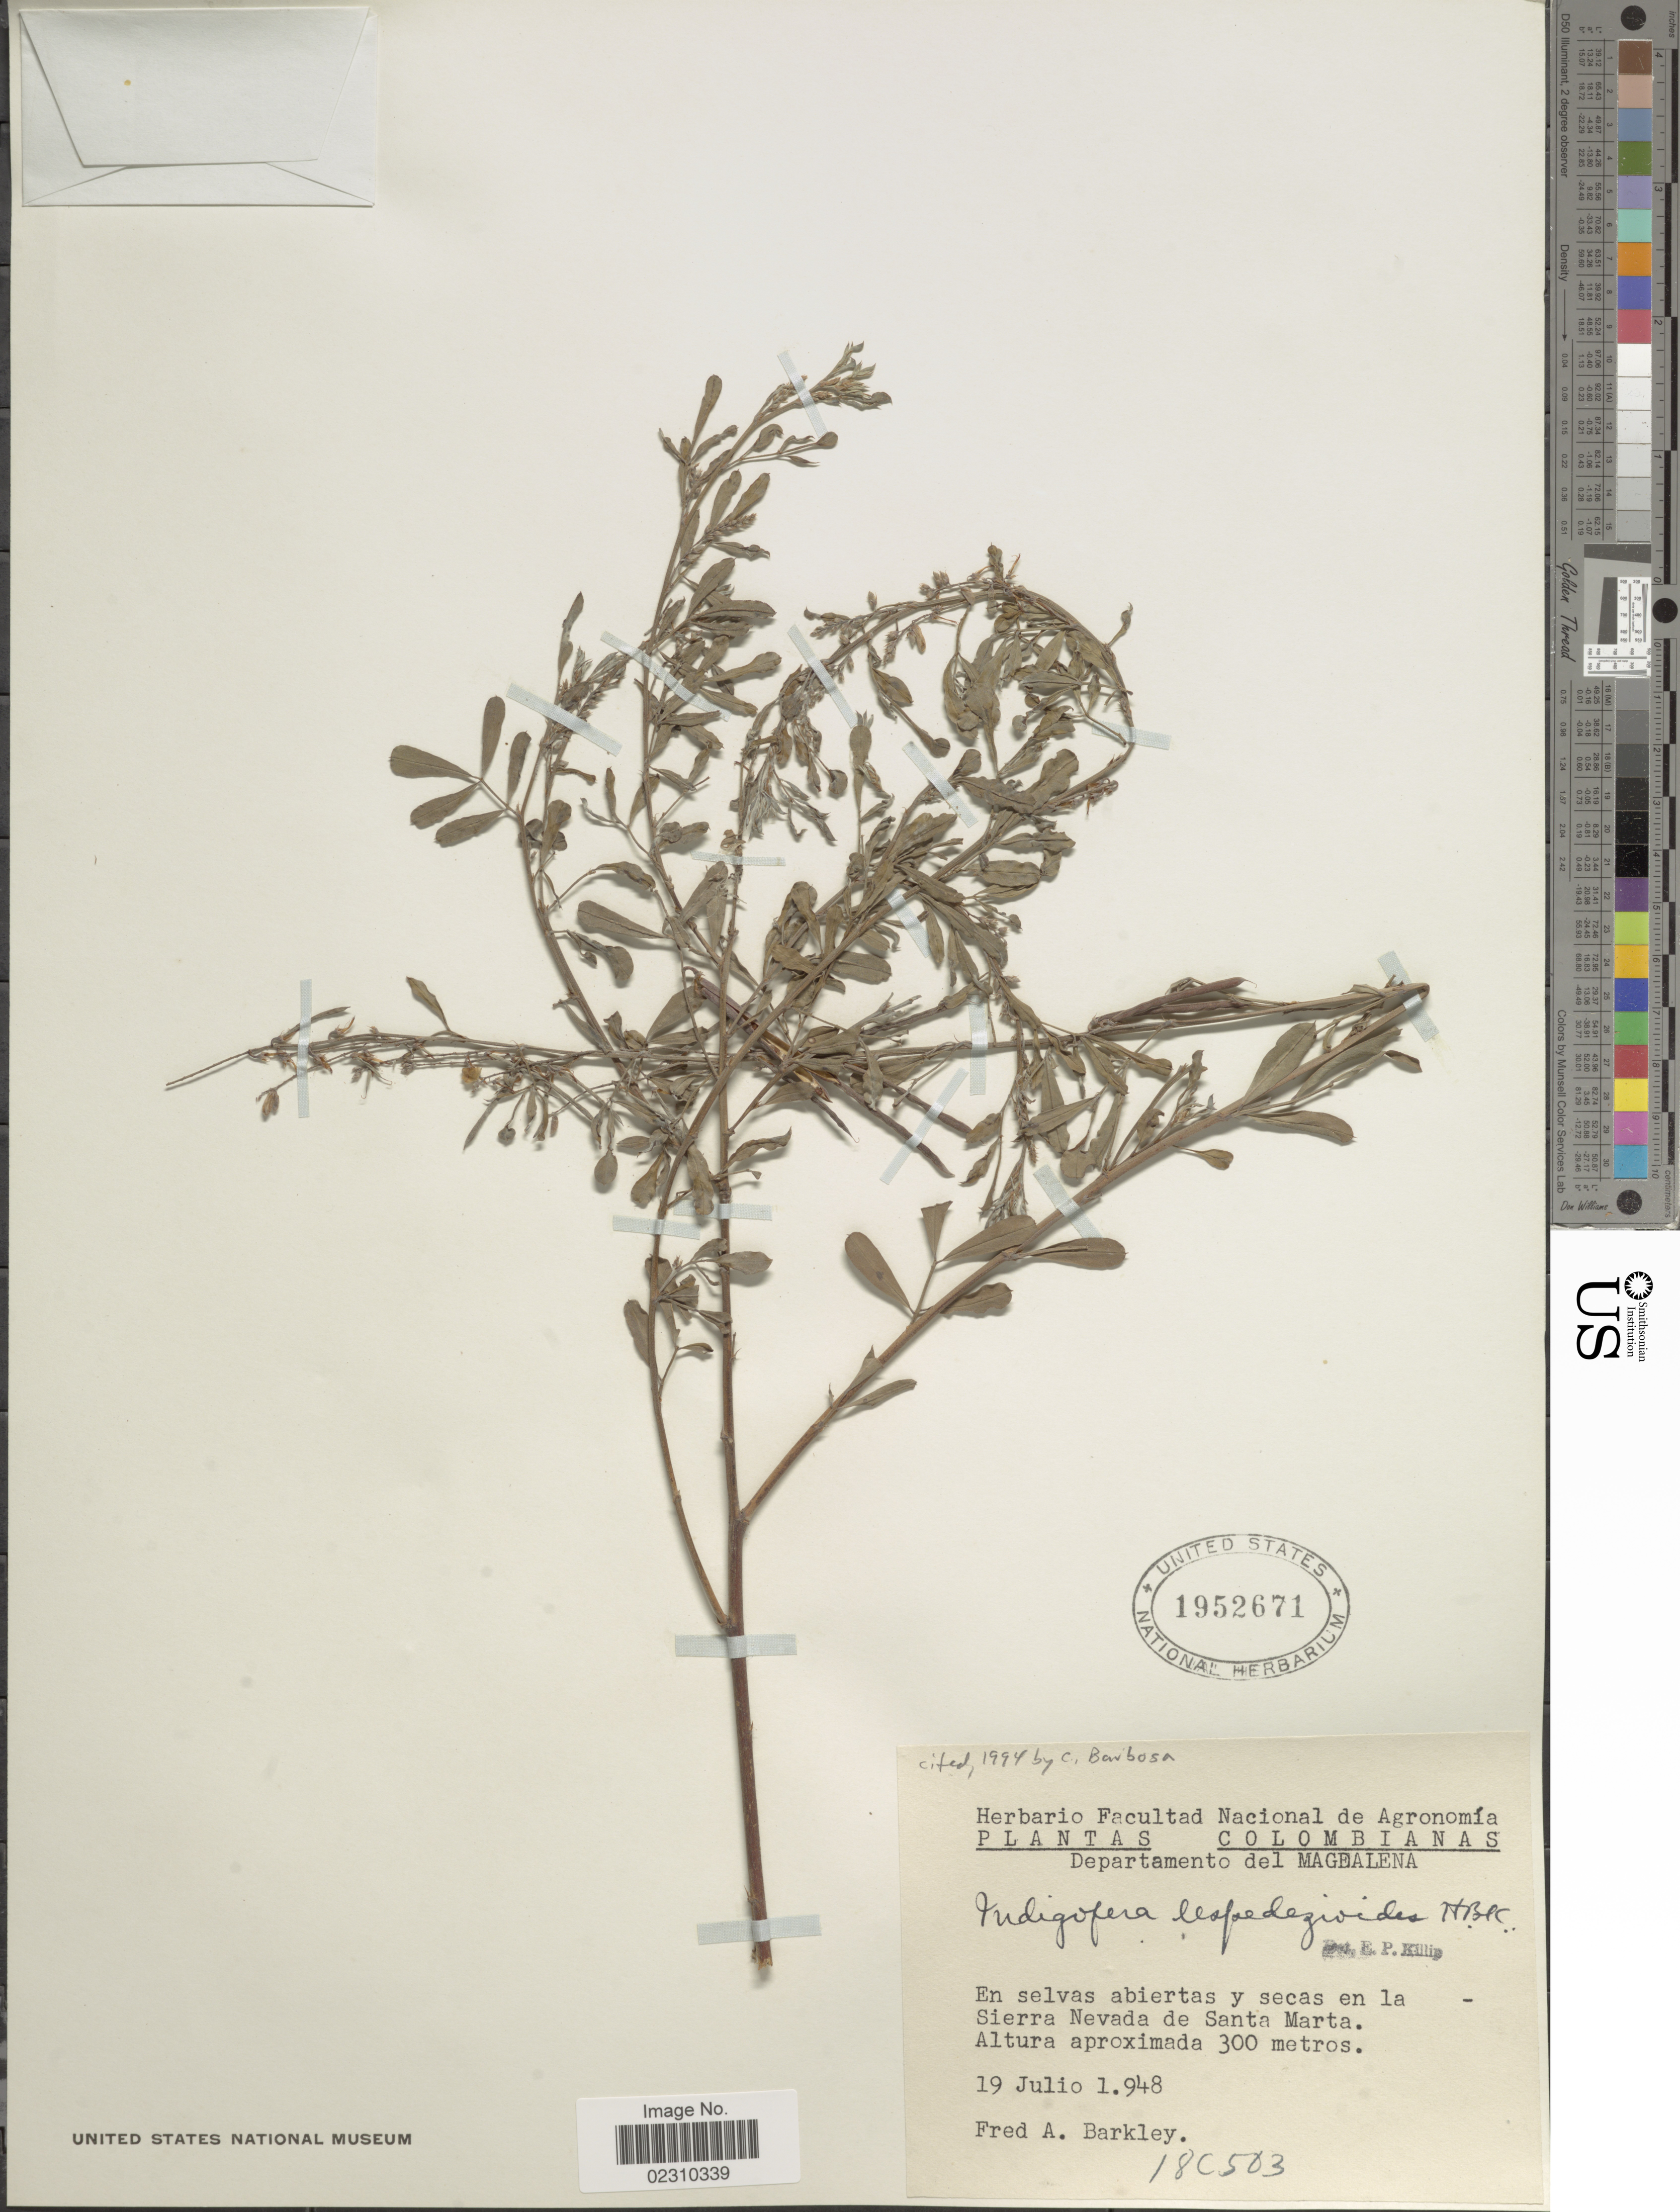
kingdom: Plantae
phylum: Tracheophyta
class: Magnoliopsida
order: Fabales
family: Fabaceae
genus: Indigofera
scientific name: Indigofera lespedezioides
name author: Kunth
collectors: F. A. Barkley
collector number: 18c503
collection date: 1948-07-19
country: Colombia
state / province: Magdalena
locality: Colombianas, Departamento del Magdalena, En selvas abiertas y secas en la Sierra Nevada de Santa Marta.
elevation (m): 300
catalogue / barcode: US 1952671